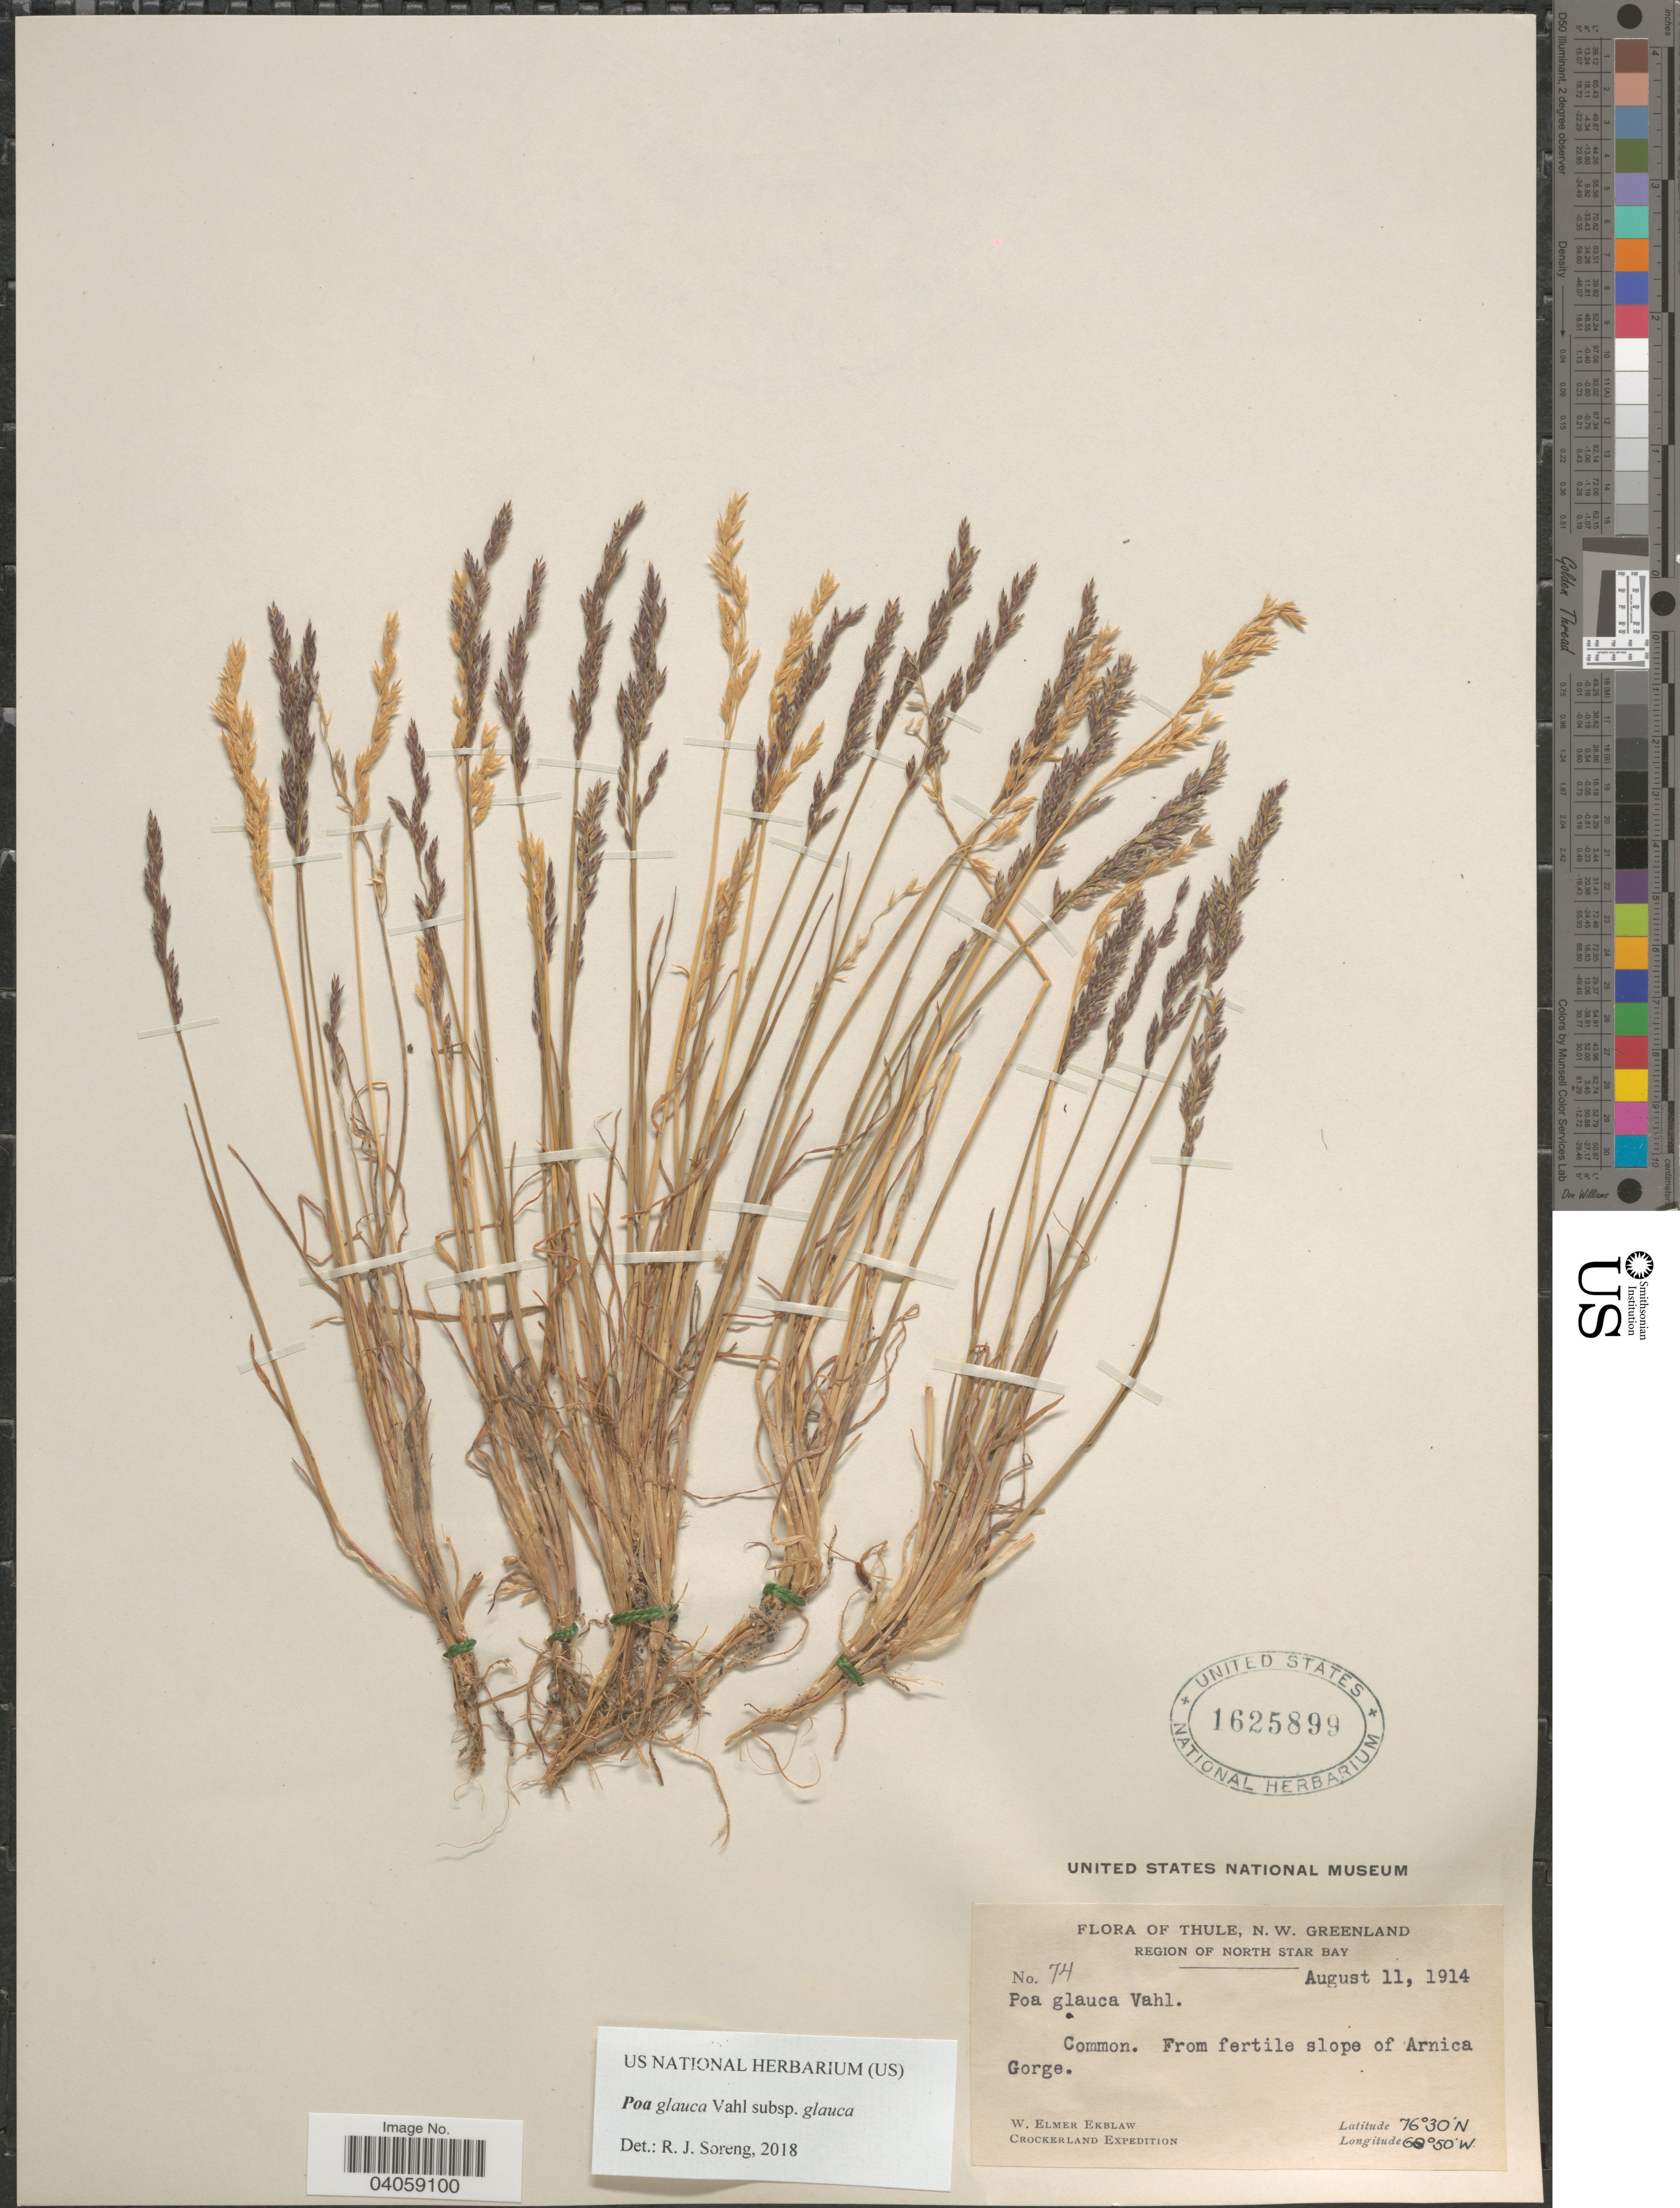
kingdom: Plantae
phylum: Tracheophyta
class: Liliopsida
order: Poales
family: Poaceae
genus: Poa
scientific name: Poa glauca subsp. glauca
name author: Vahl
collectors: W. Ekblaw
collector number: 74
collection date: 1914-08-11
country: Greenland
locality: Thule, N.W. Greenland. Region of North Star Bay. From fertile slope of Arnica Gorge.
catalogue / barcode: US 1625899